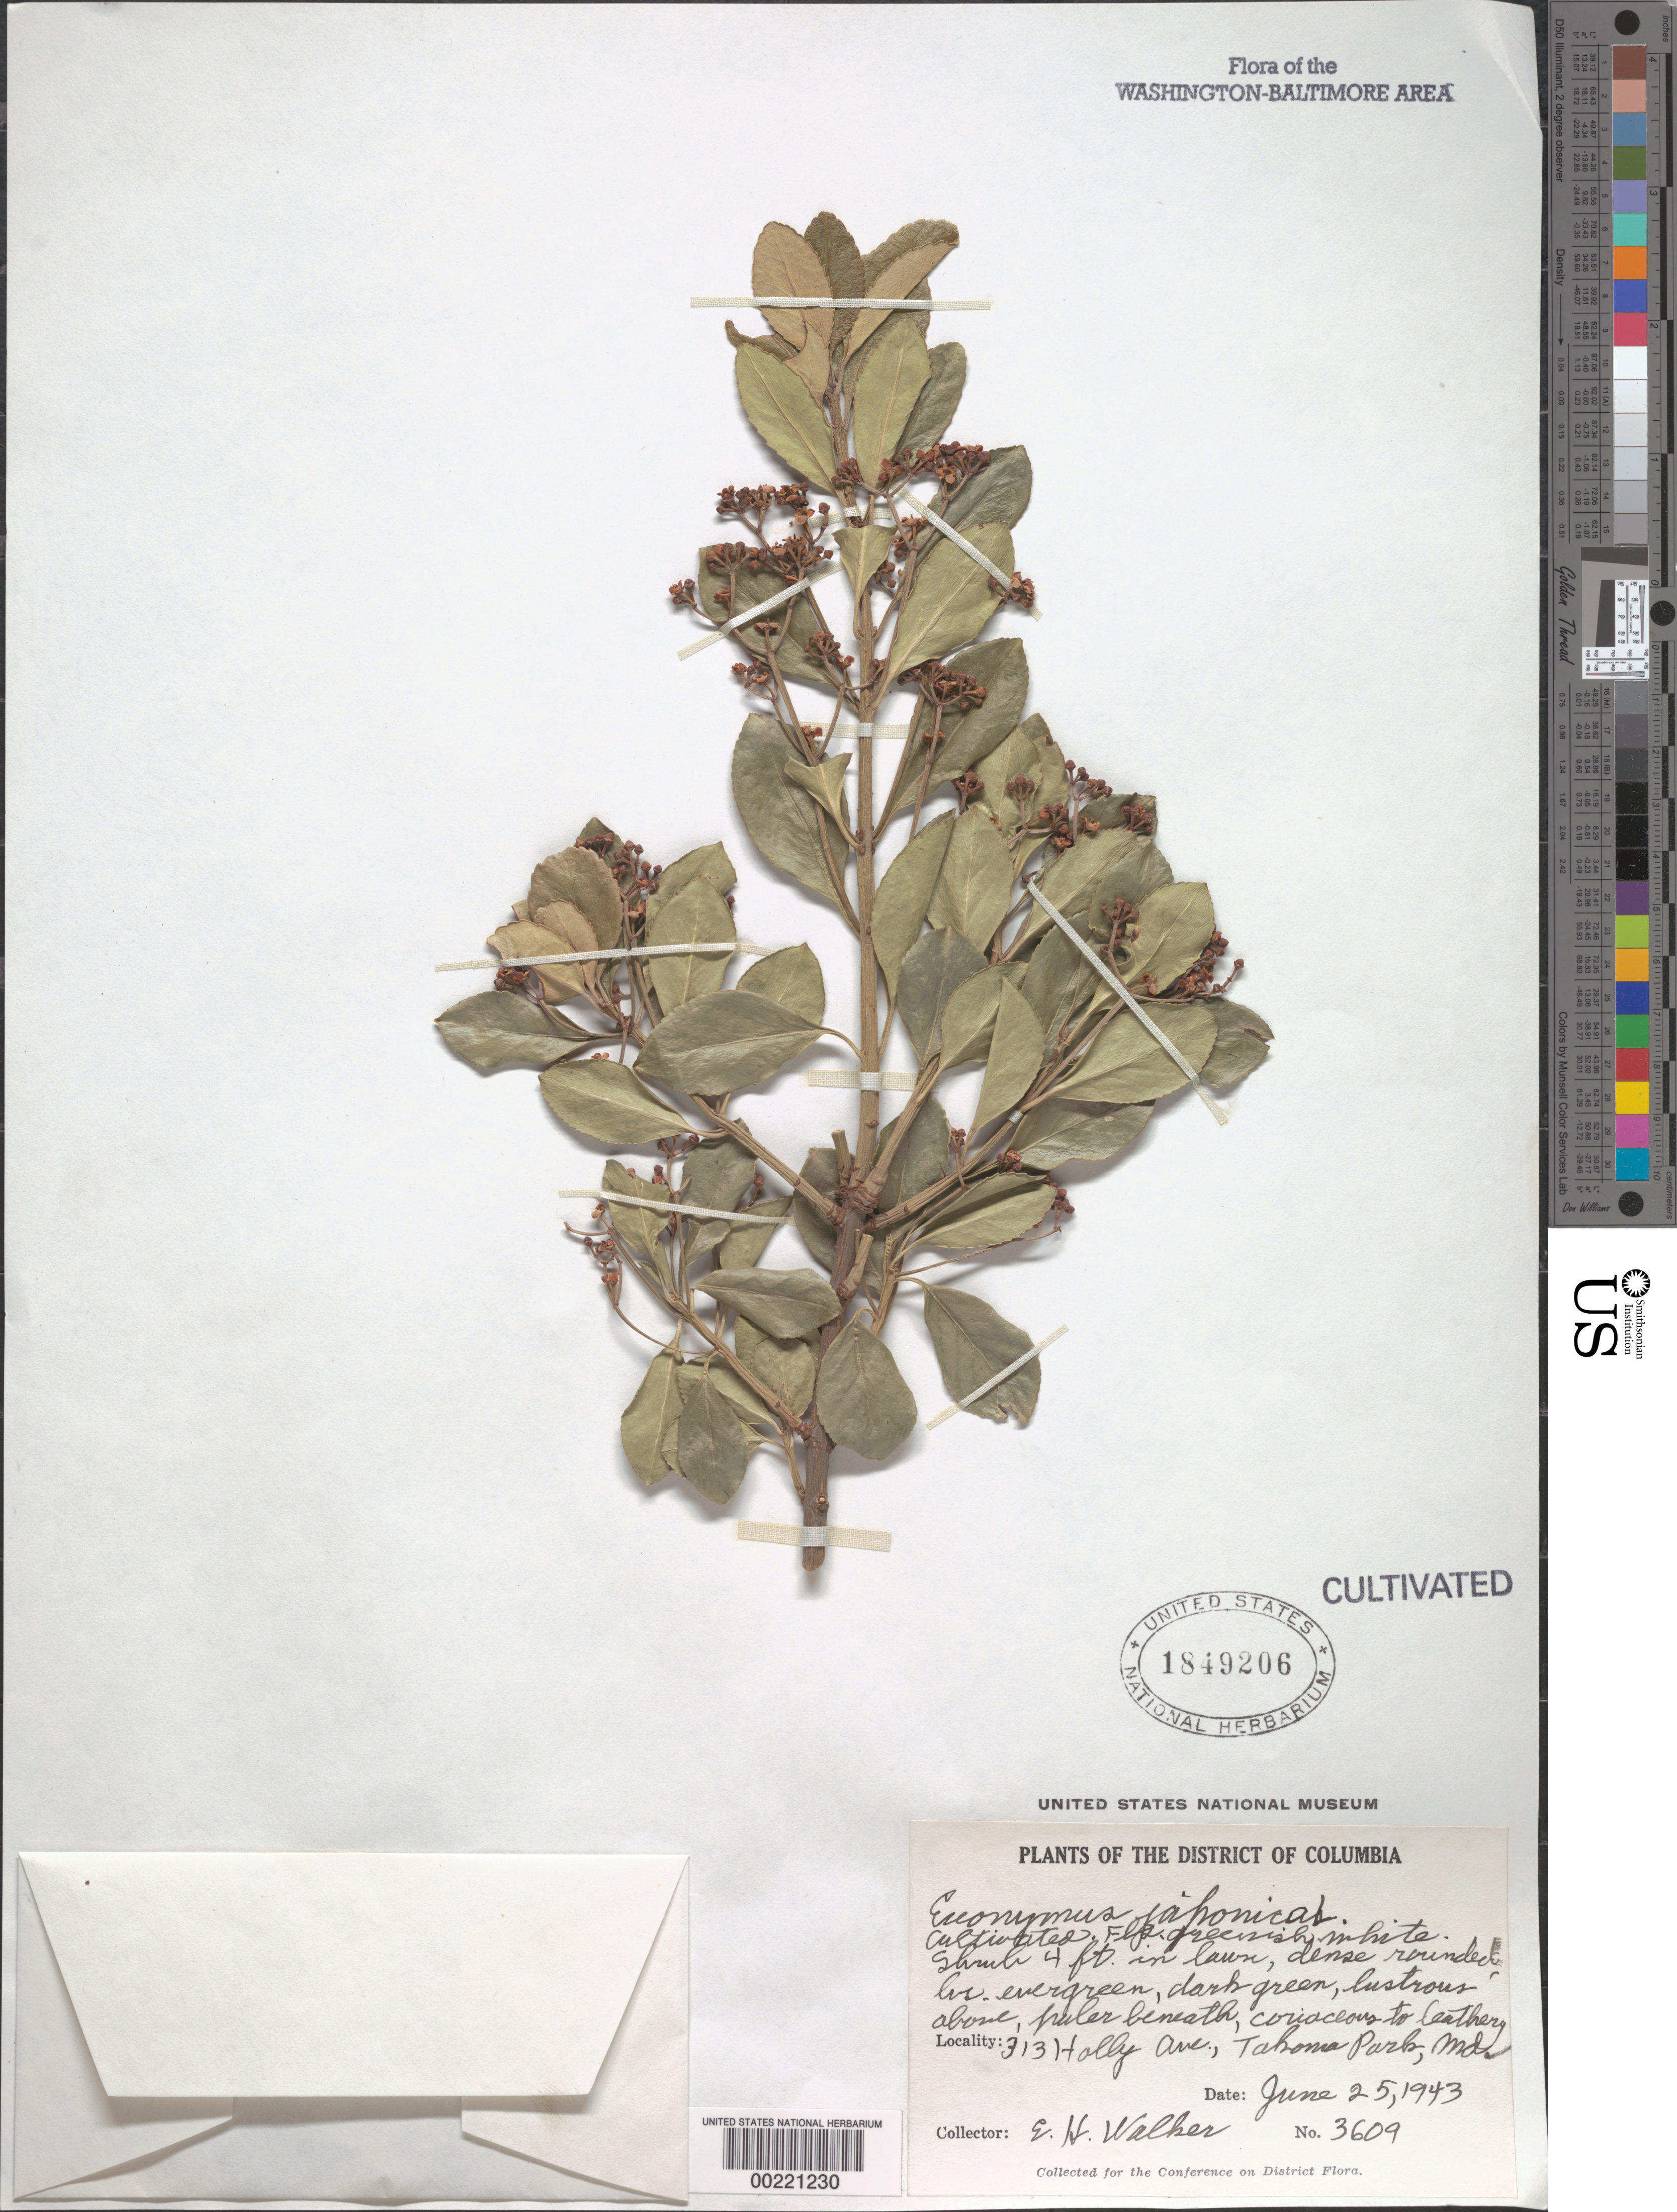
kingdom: Plantae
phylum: Tracheophyta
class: Magnoliopsida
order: Celastrales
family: Celastraceae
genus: Euonymus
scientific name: Euonymus japonicus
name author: Thunb.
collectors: E. H. Walker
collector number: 3609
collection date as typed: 25 Jun 1943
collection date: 1943-06-25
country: United States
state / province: Maryland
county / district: Montgomery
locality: Takoma Park, 313 Holly Ave.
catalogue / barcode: US 1849206